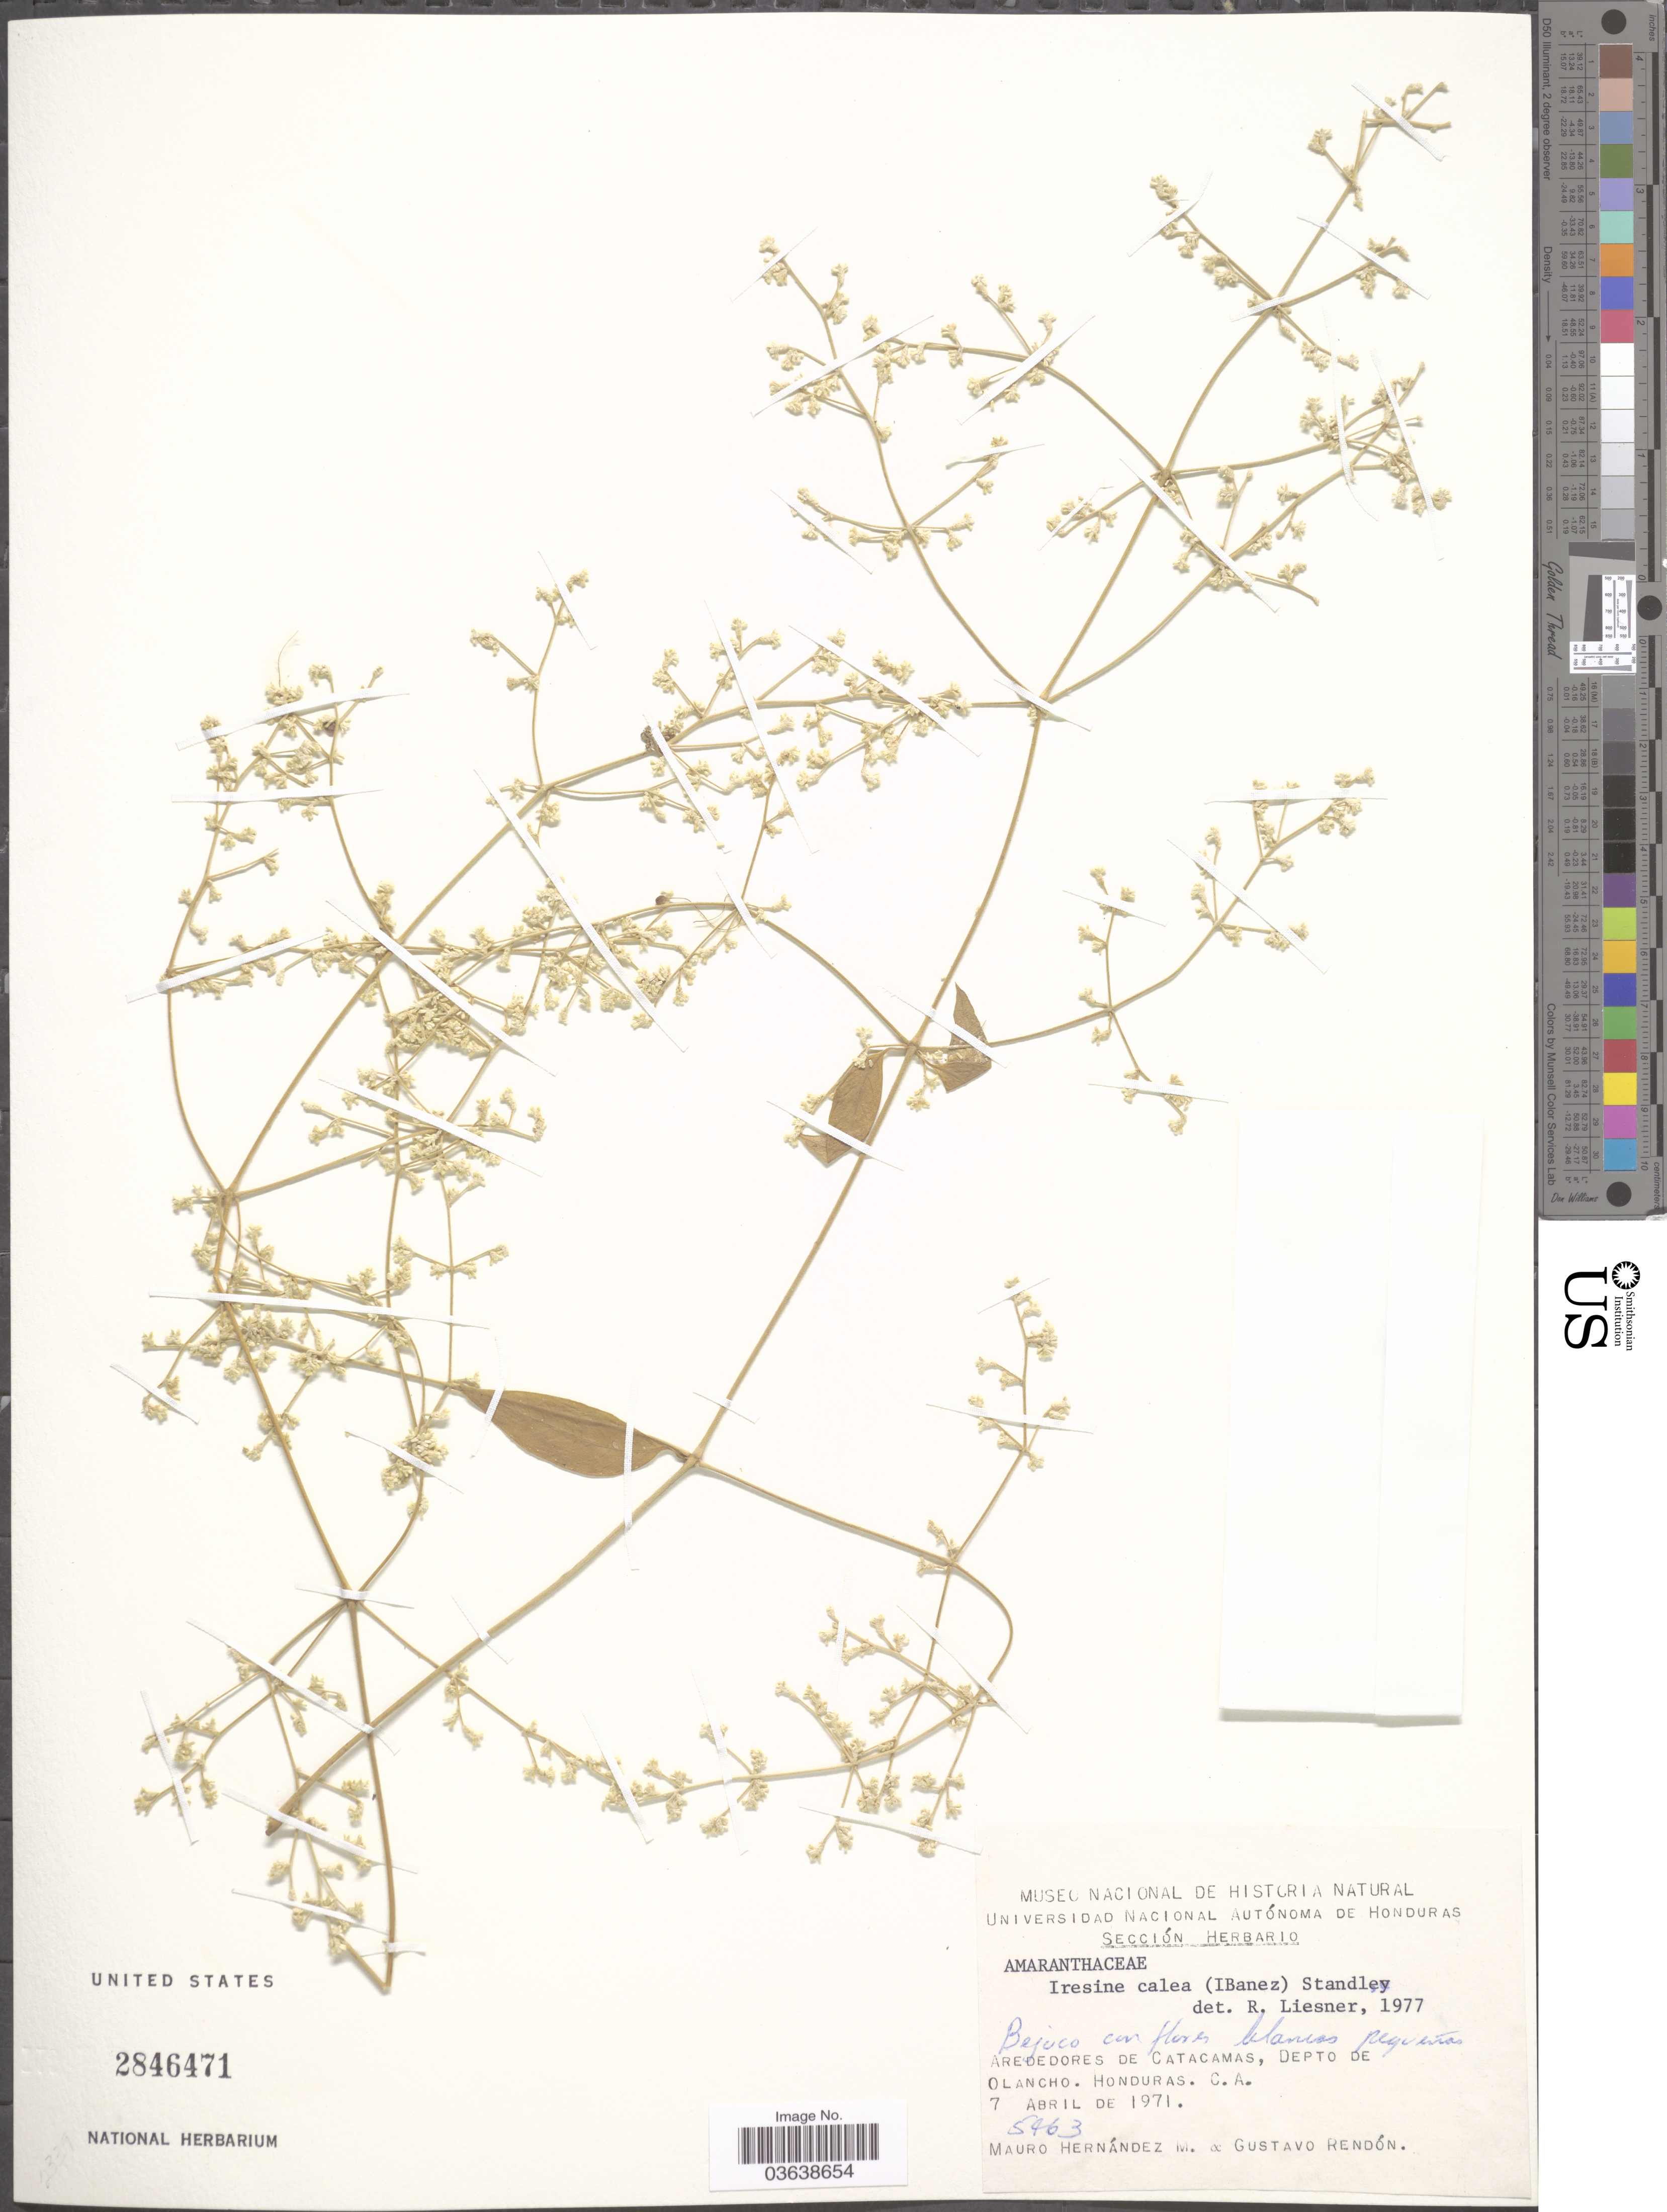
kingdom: Plantae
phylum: Tracheophyta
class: Magnoliopsida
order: Caryophyllales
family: Amaranthaceae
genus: Iresine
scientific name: Iresine calea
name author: (Ibáñez) Standl.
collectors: M. Hernandez M. & G. Rendón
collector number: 5963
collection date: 1971-04-07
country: Honduras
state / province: Olancho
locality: Arededores de Catamacas, Depto de Olancho.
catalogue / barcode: US 2846471